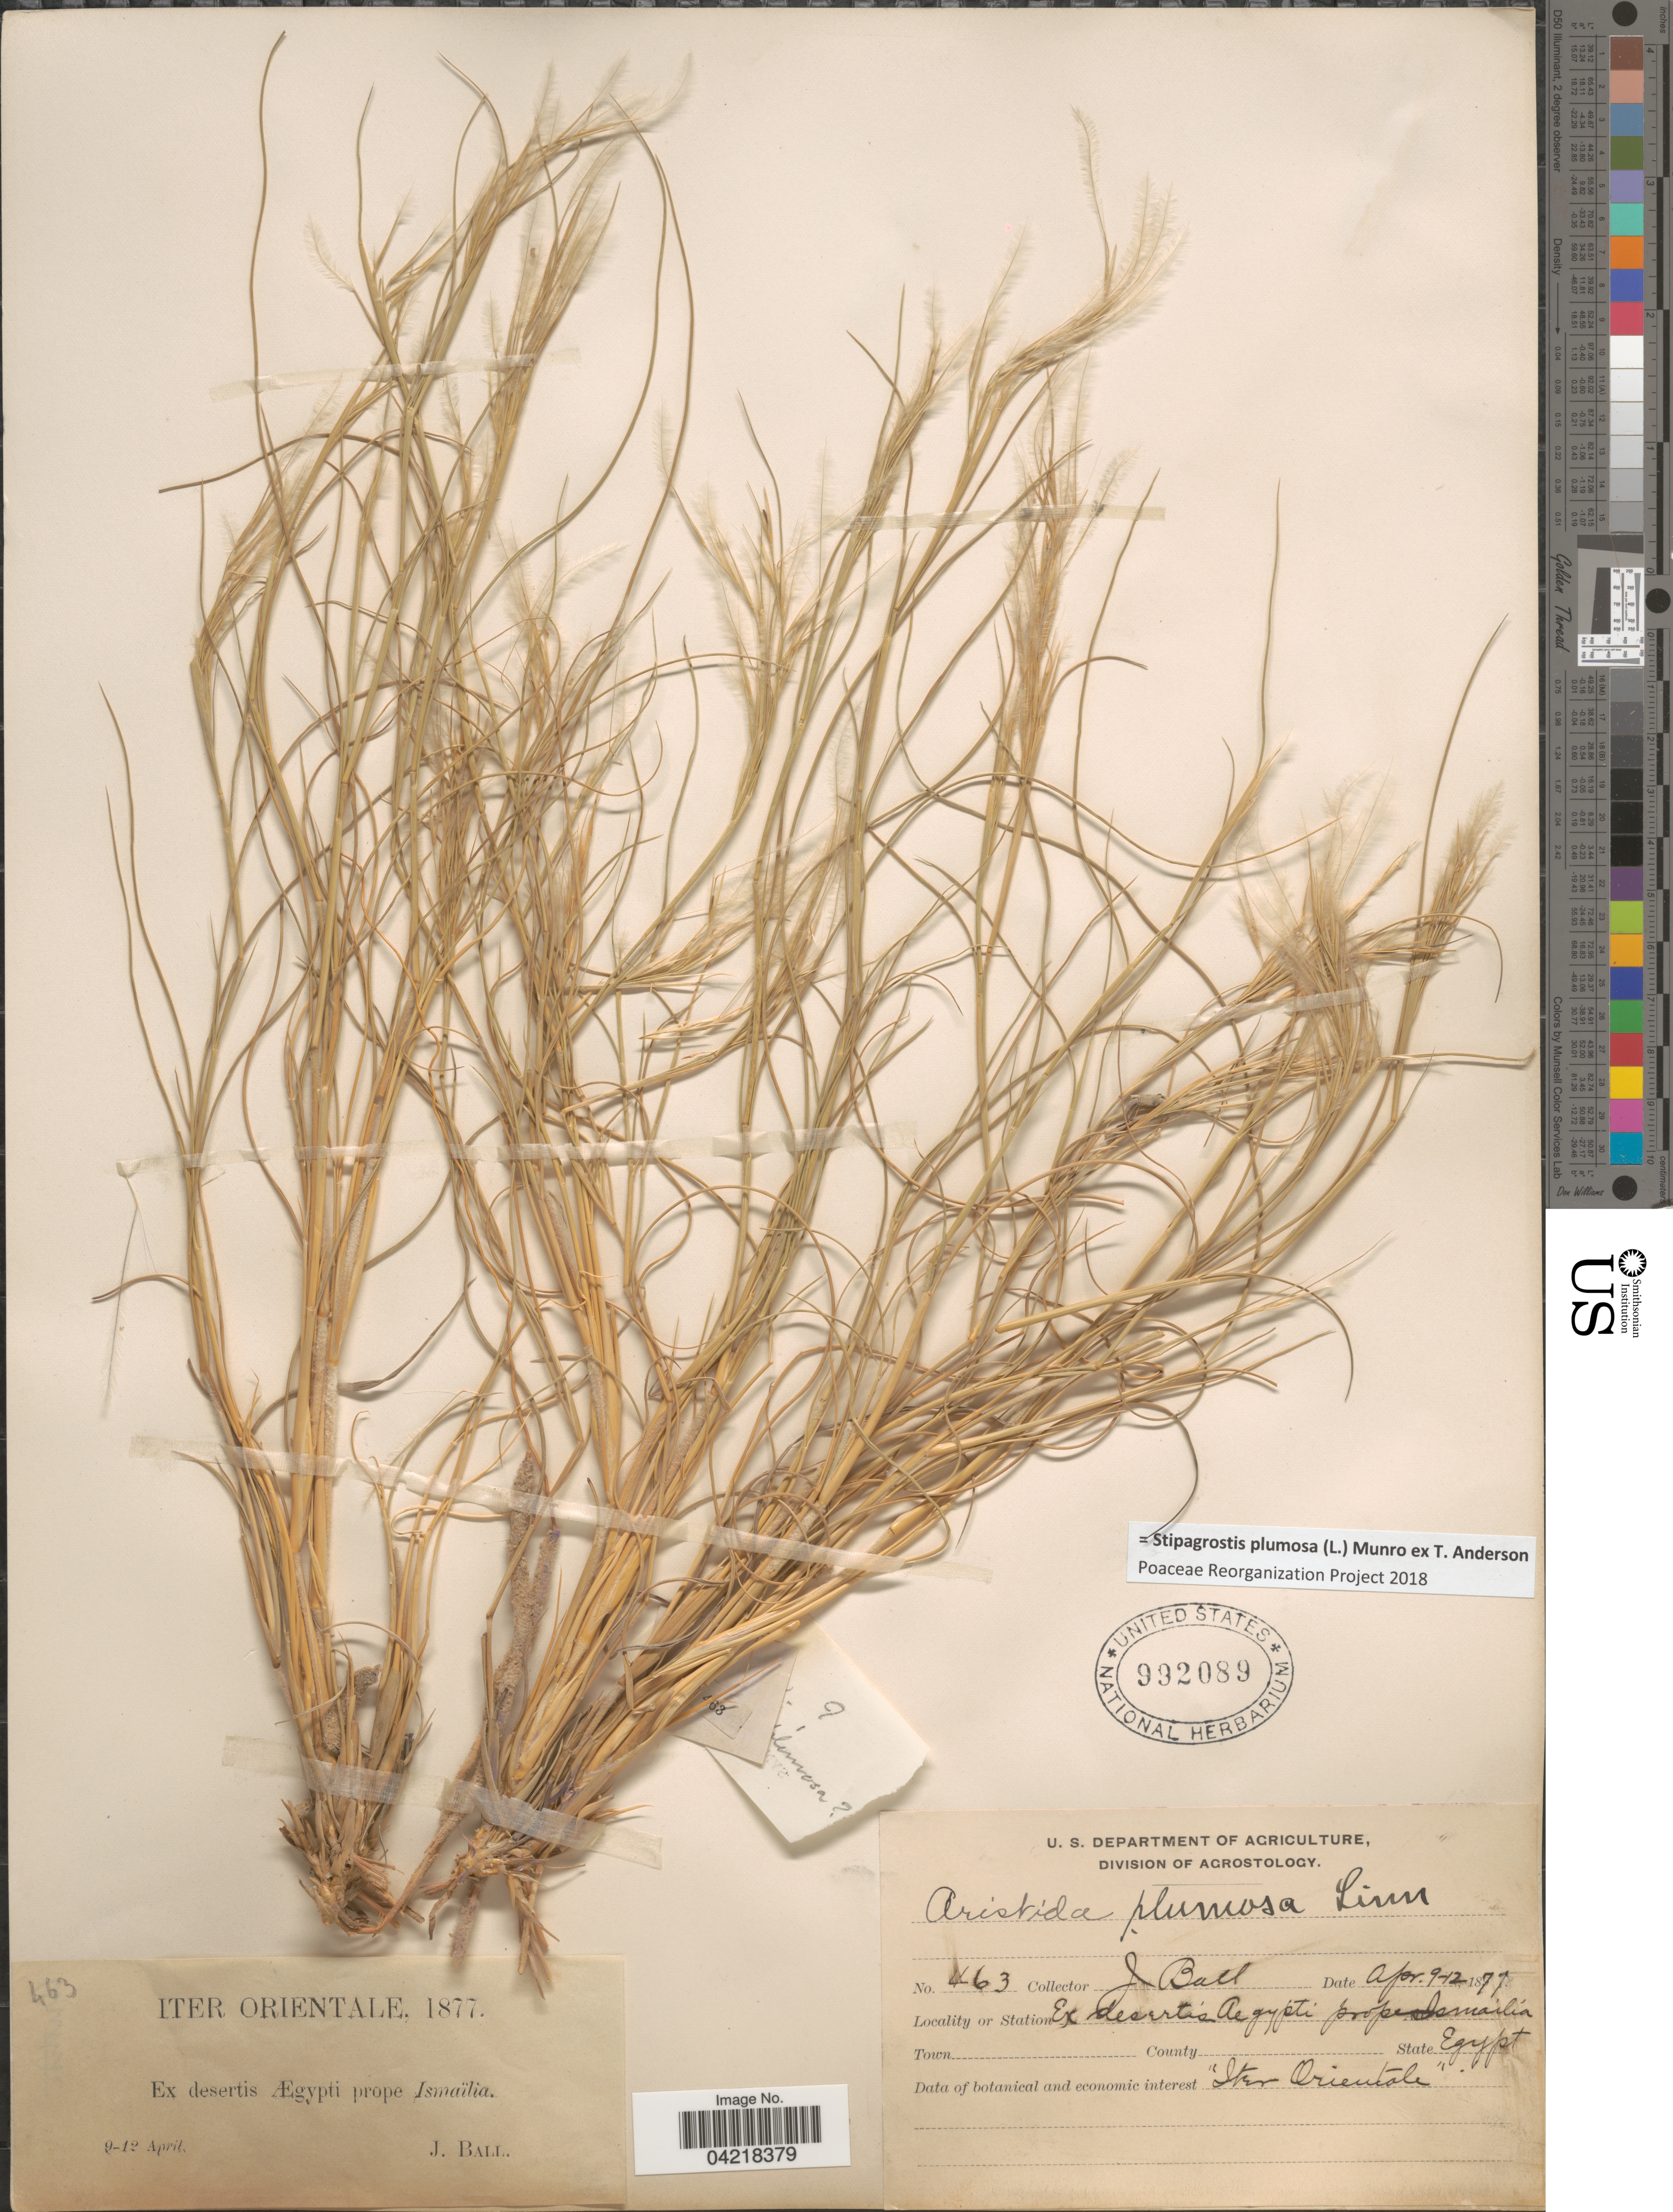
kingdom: Plantae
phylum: Tracheophyta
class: Liliopsida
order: Poales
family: Poaceae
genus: Stipagrostis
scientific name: Stipagrostis plumosa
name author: (L.) Munro ex T. Anderson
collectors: J. Ball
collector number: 463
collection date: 1877-04-09/1877-04-12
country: Egypt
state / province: Al Isma'iliyah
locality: Iter Orientale, 1877. Ex desertis Ægypti prope Ismaïlia.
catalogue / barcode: US 992089